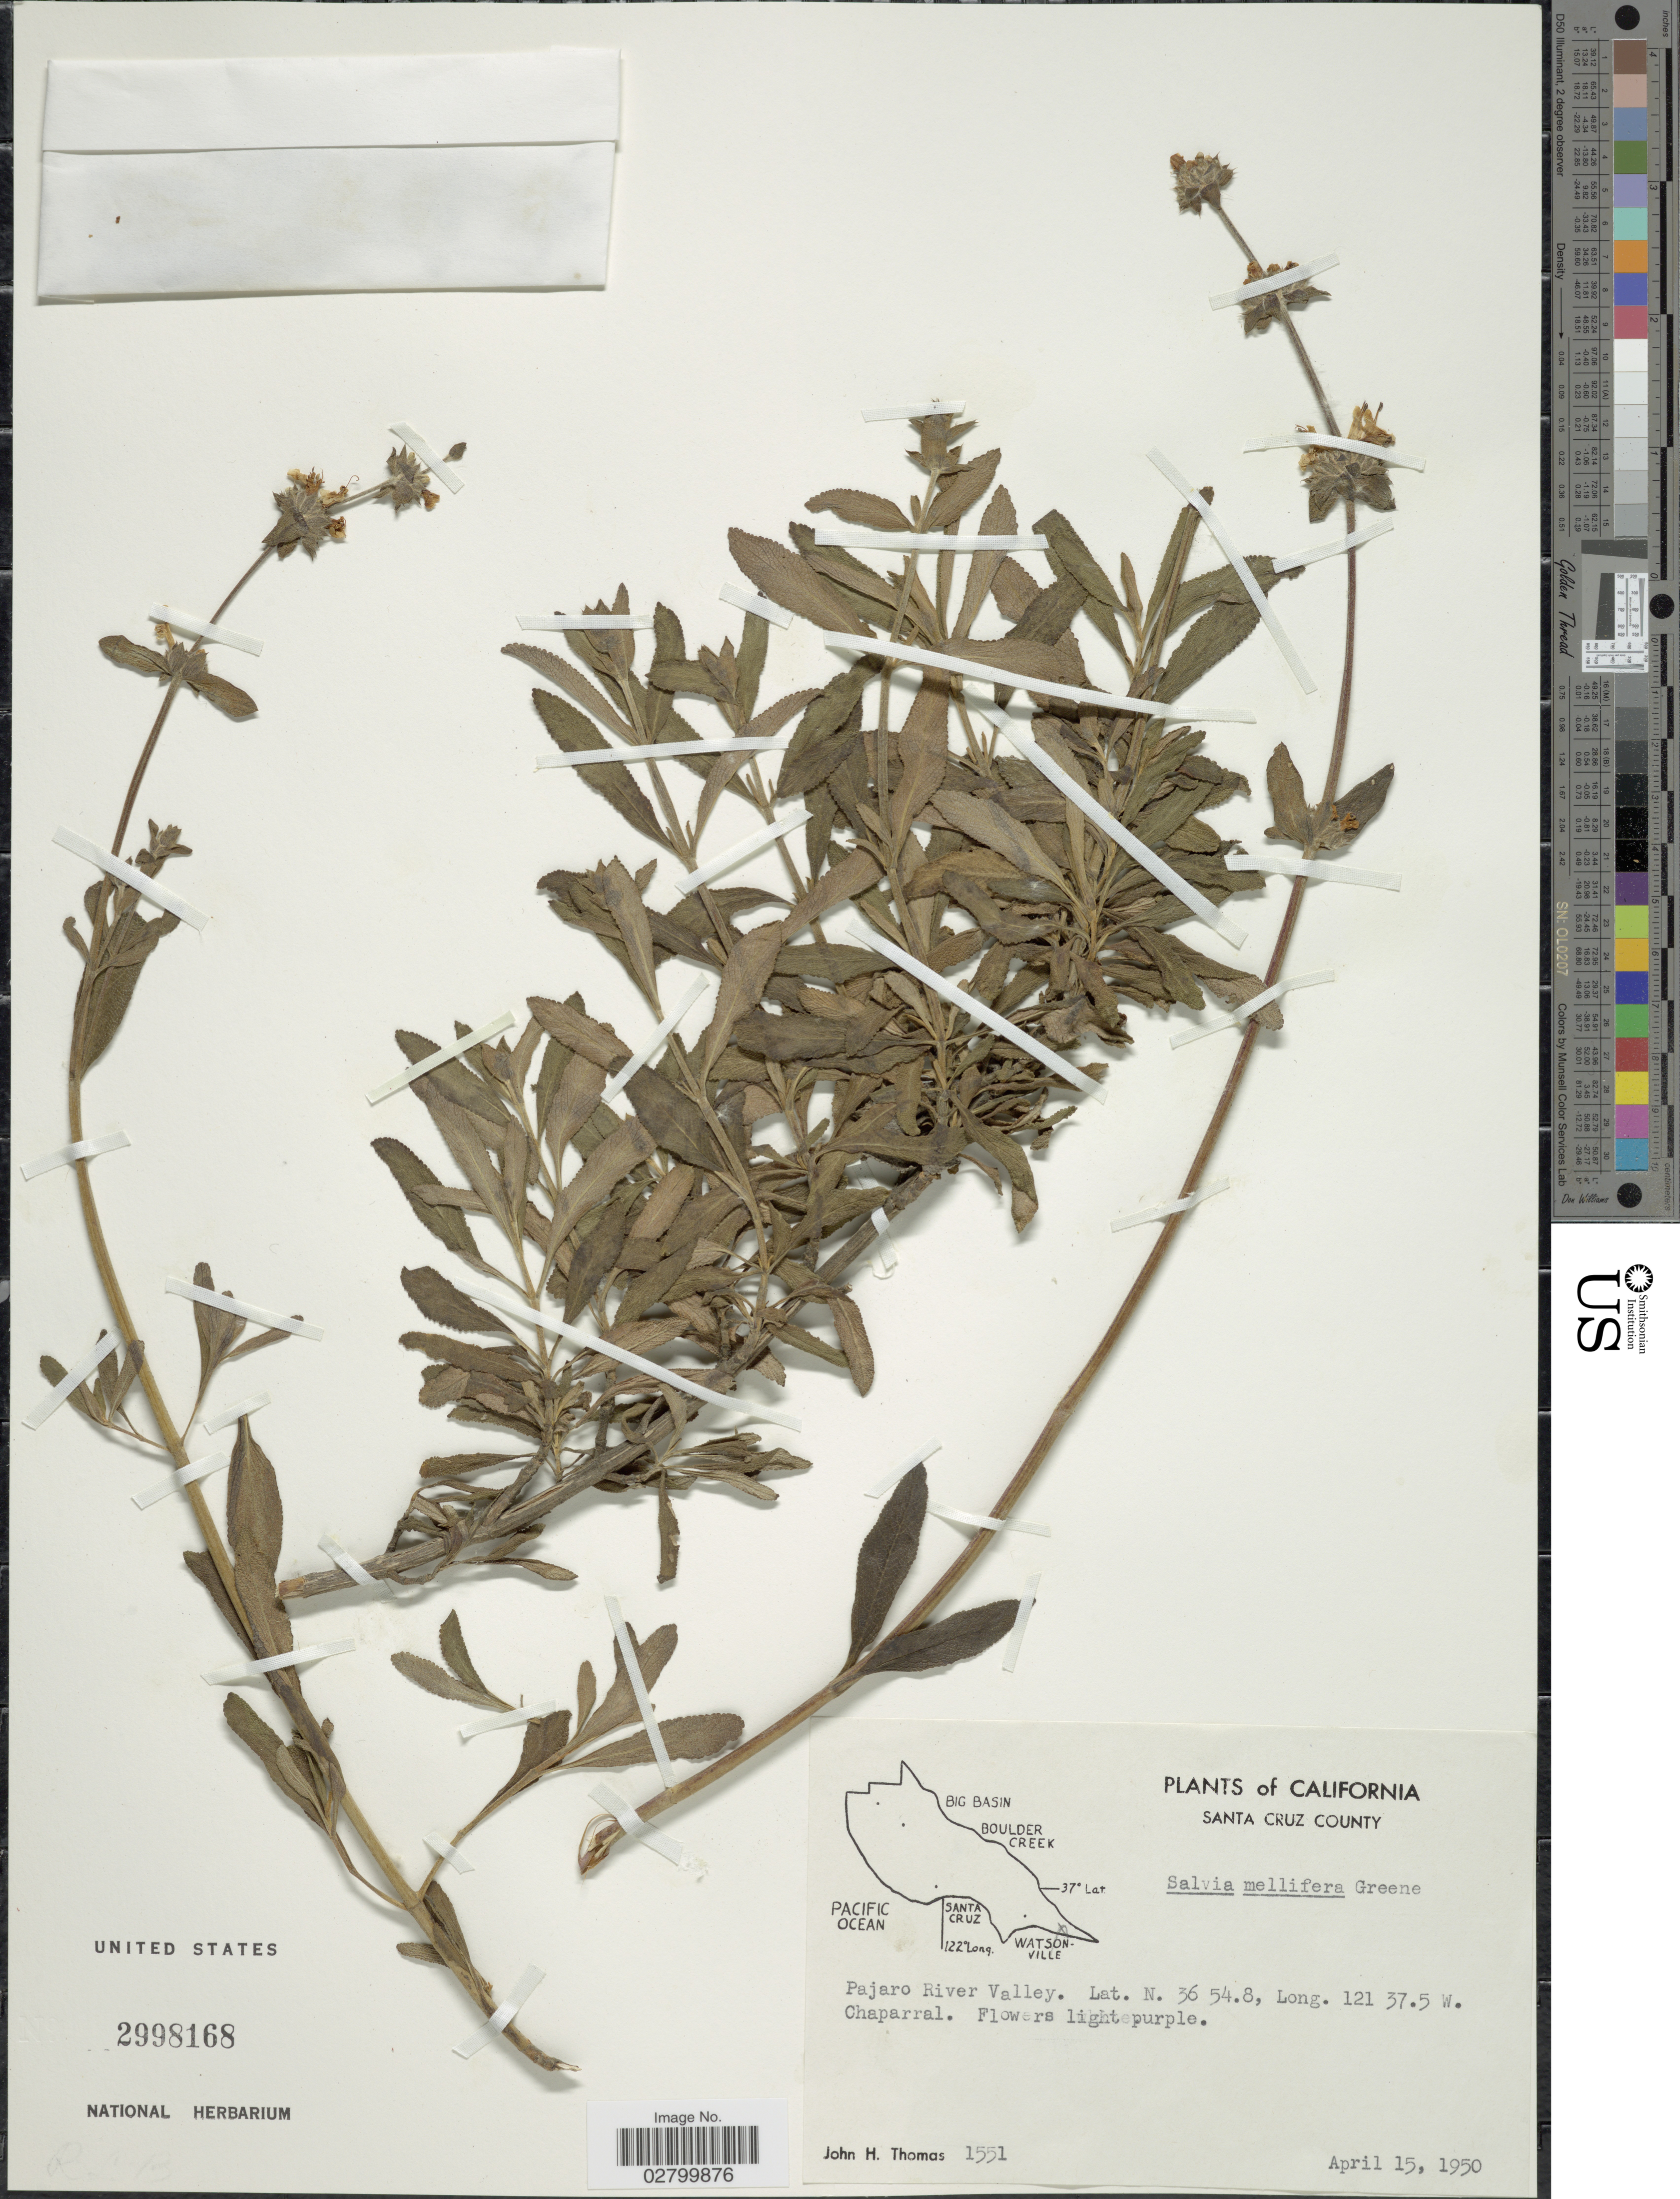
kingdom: Plantae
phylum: Tracheophyta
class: Magnoliopsida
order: Lamiales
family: Lamiaceae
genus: Salvia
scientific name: Salvia mellifera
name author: Greene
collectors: J. H. Thomas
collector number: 1551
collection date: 1950-04-15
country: United States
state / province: California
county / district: Santa Cruz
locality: Santa Cruz County. Pajaro River Valley.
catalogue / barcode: US 2998168